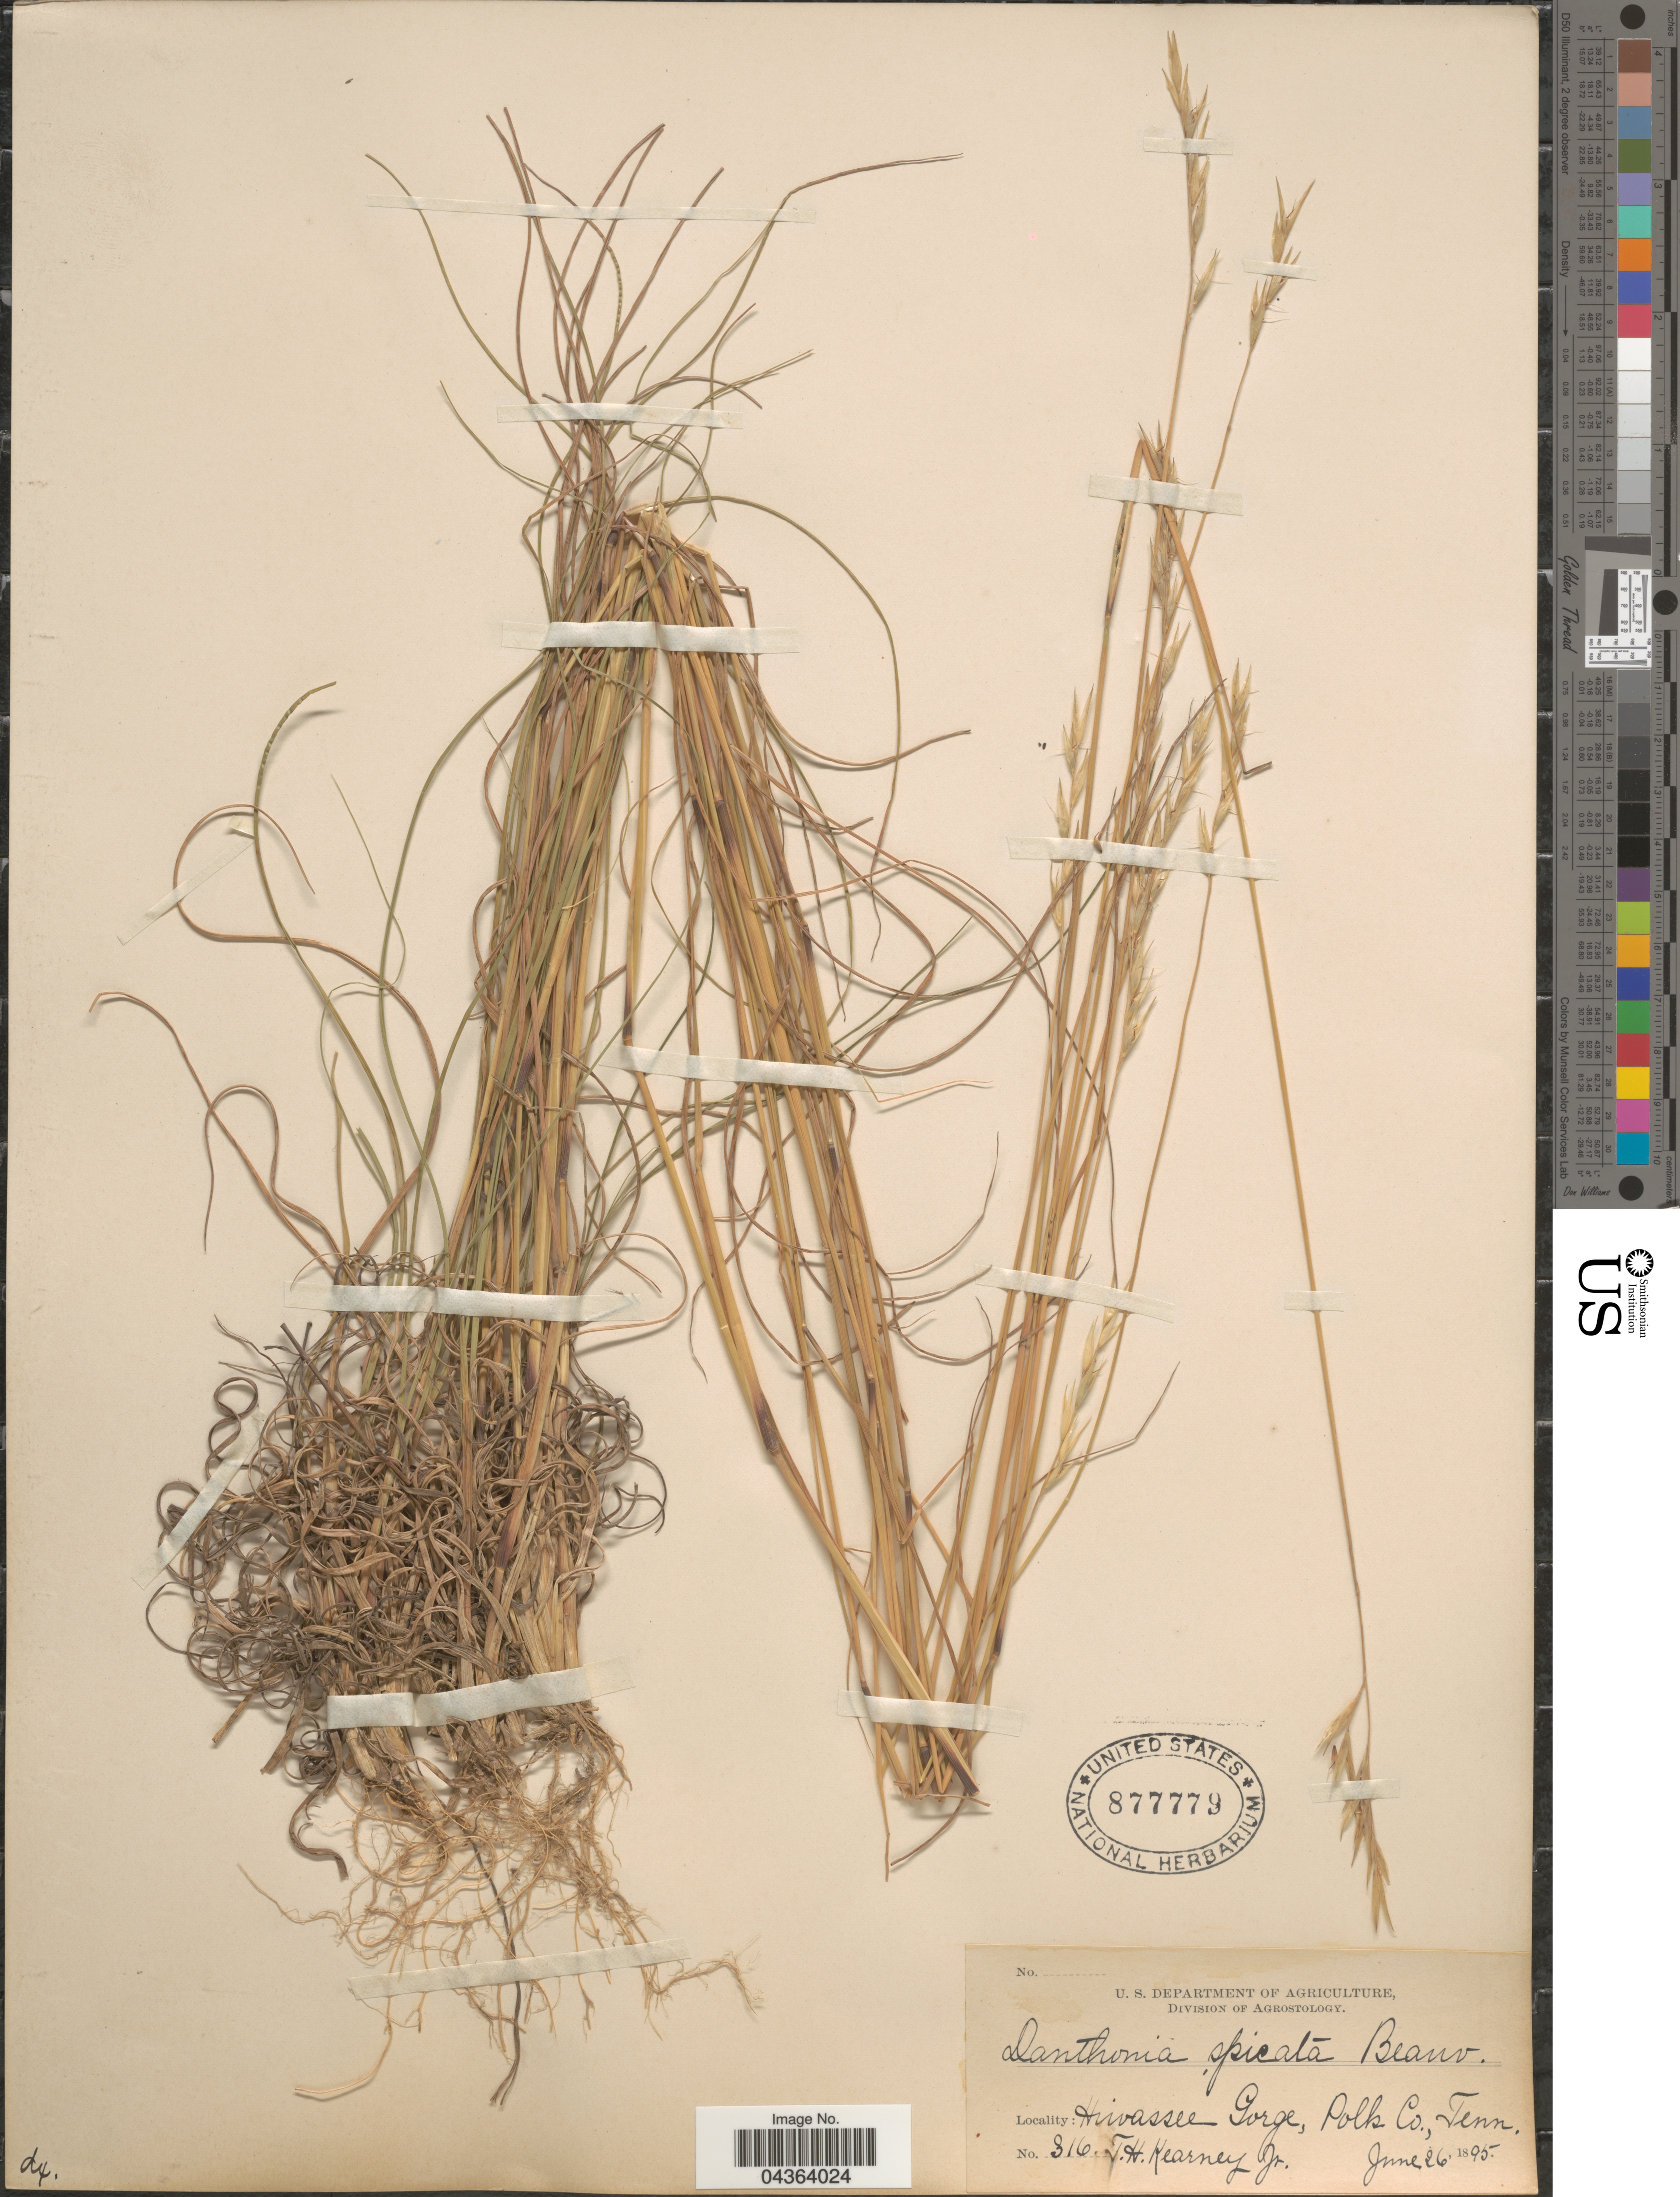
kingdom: Plantae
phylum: Tracheophyta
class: Liliopsida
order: Poales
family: Poaceae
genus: Danthonia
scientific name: Danthonia spicata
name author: (L.) P. Beauv. ex Roem. & Schult.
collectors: T. H. Kearney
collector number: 316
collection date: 1895-06-26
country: United States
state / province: Tennessee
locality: Hiwassee Gorge, Polk Co.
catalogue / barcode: US 877779